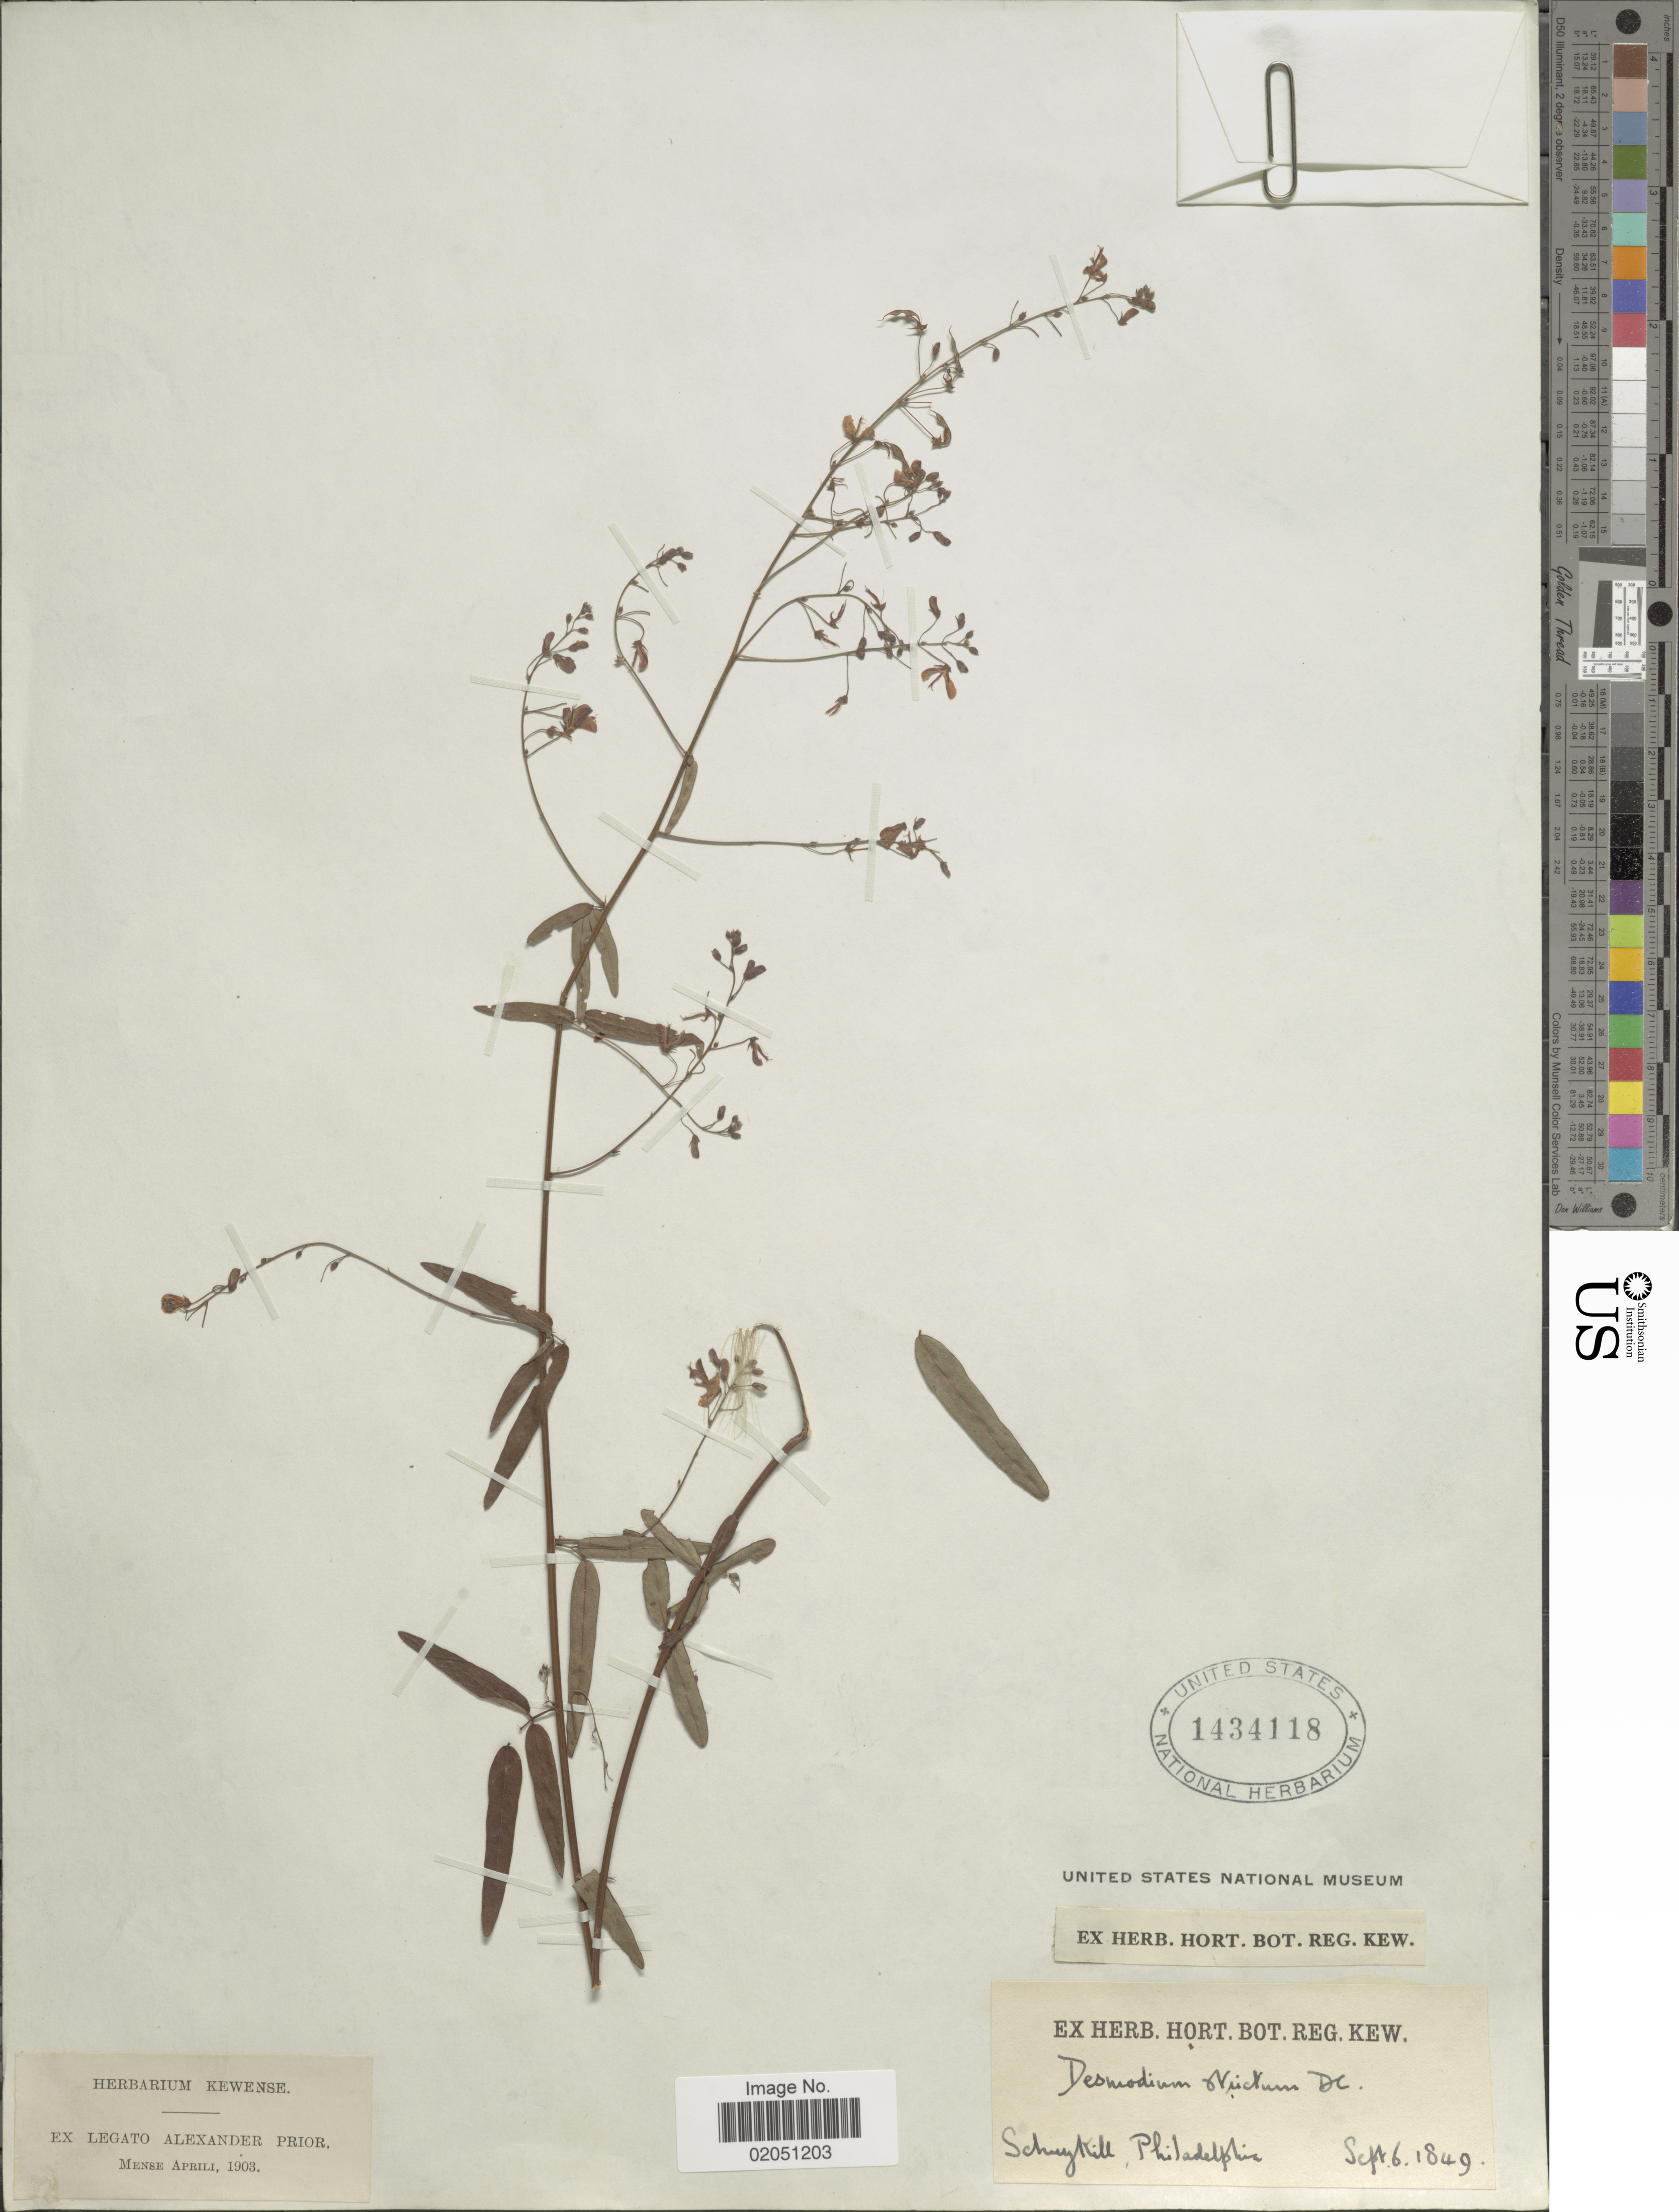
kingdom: Plantae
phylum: Tracheophyta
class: Magnoliopsida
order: Fabales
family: Fabaceae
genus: Desmodium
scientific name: Desmodium paniculatum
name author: (L.) DC.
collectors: ex herb. Hort. Reg. Kew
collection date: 1849-09-06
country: United States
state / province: Pennsylvania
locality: Schuylkill, Philadelphia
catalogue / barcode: US 1434118